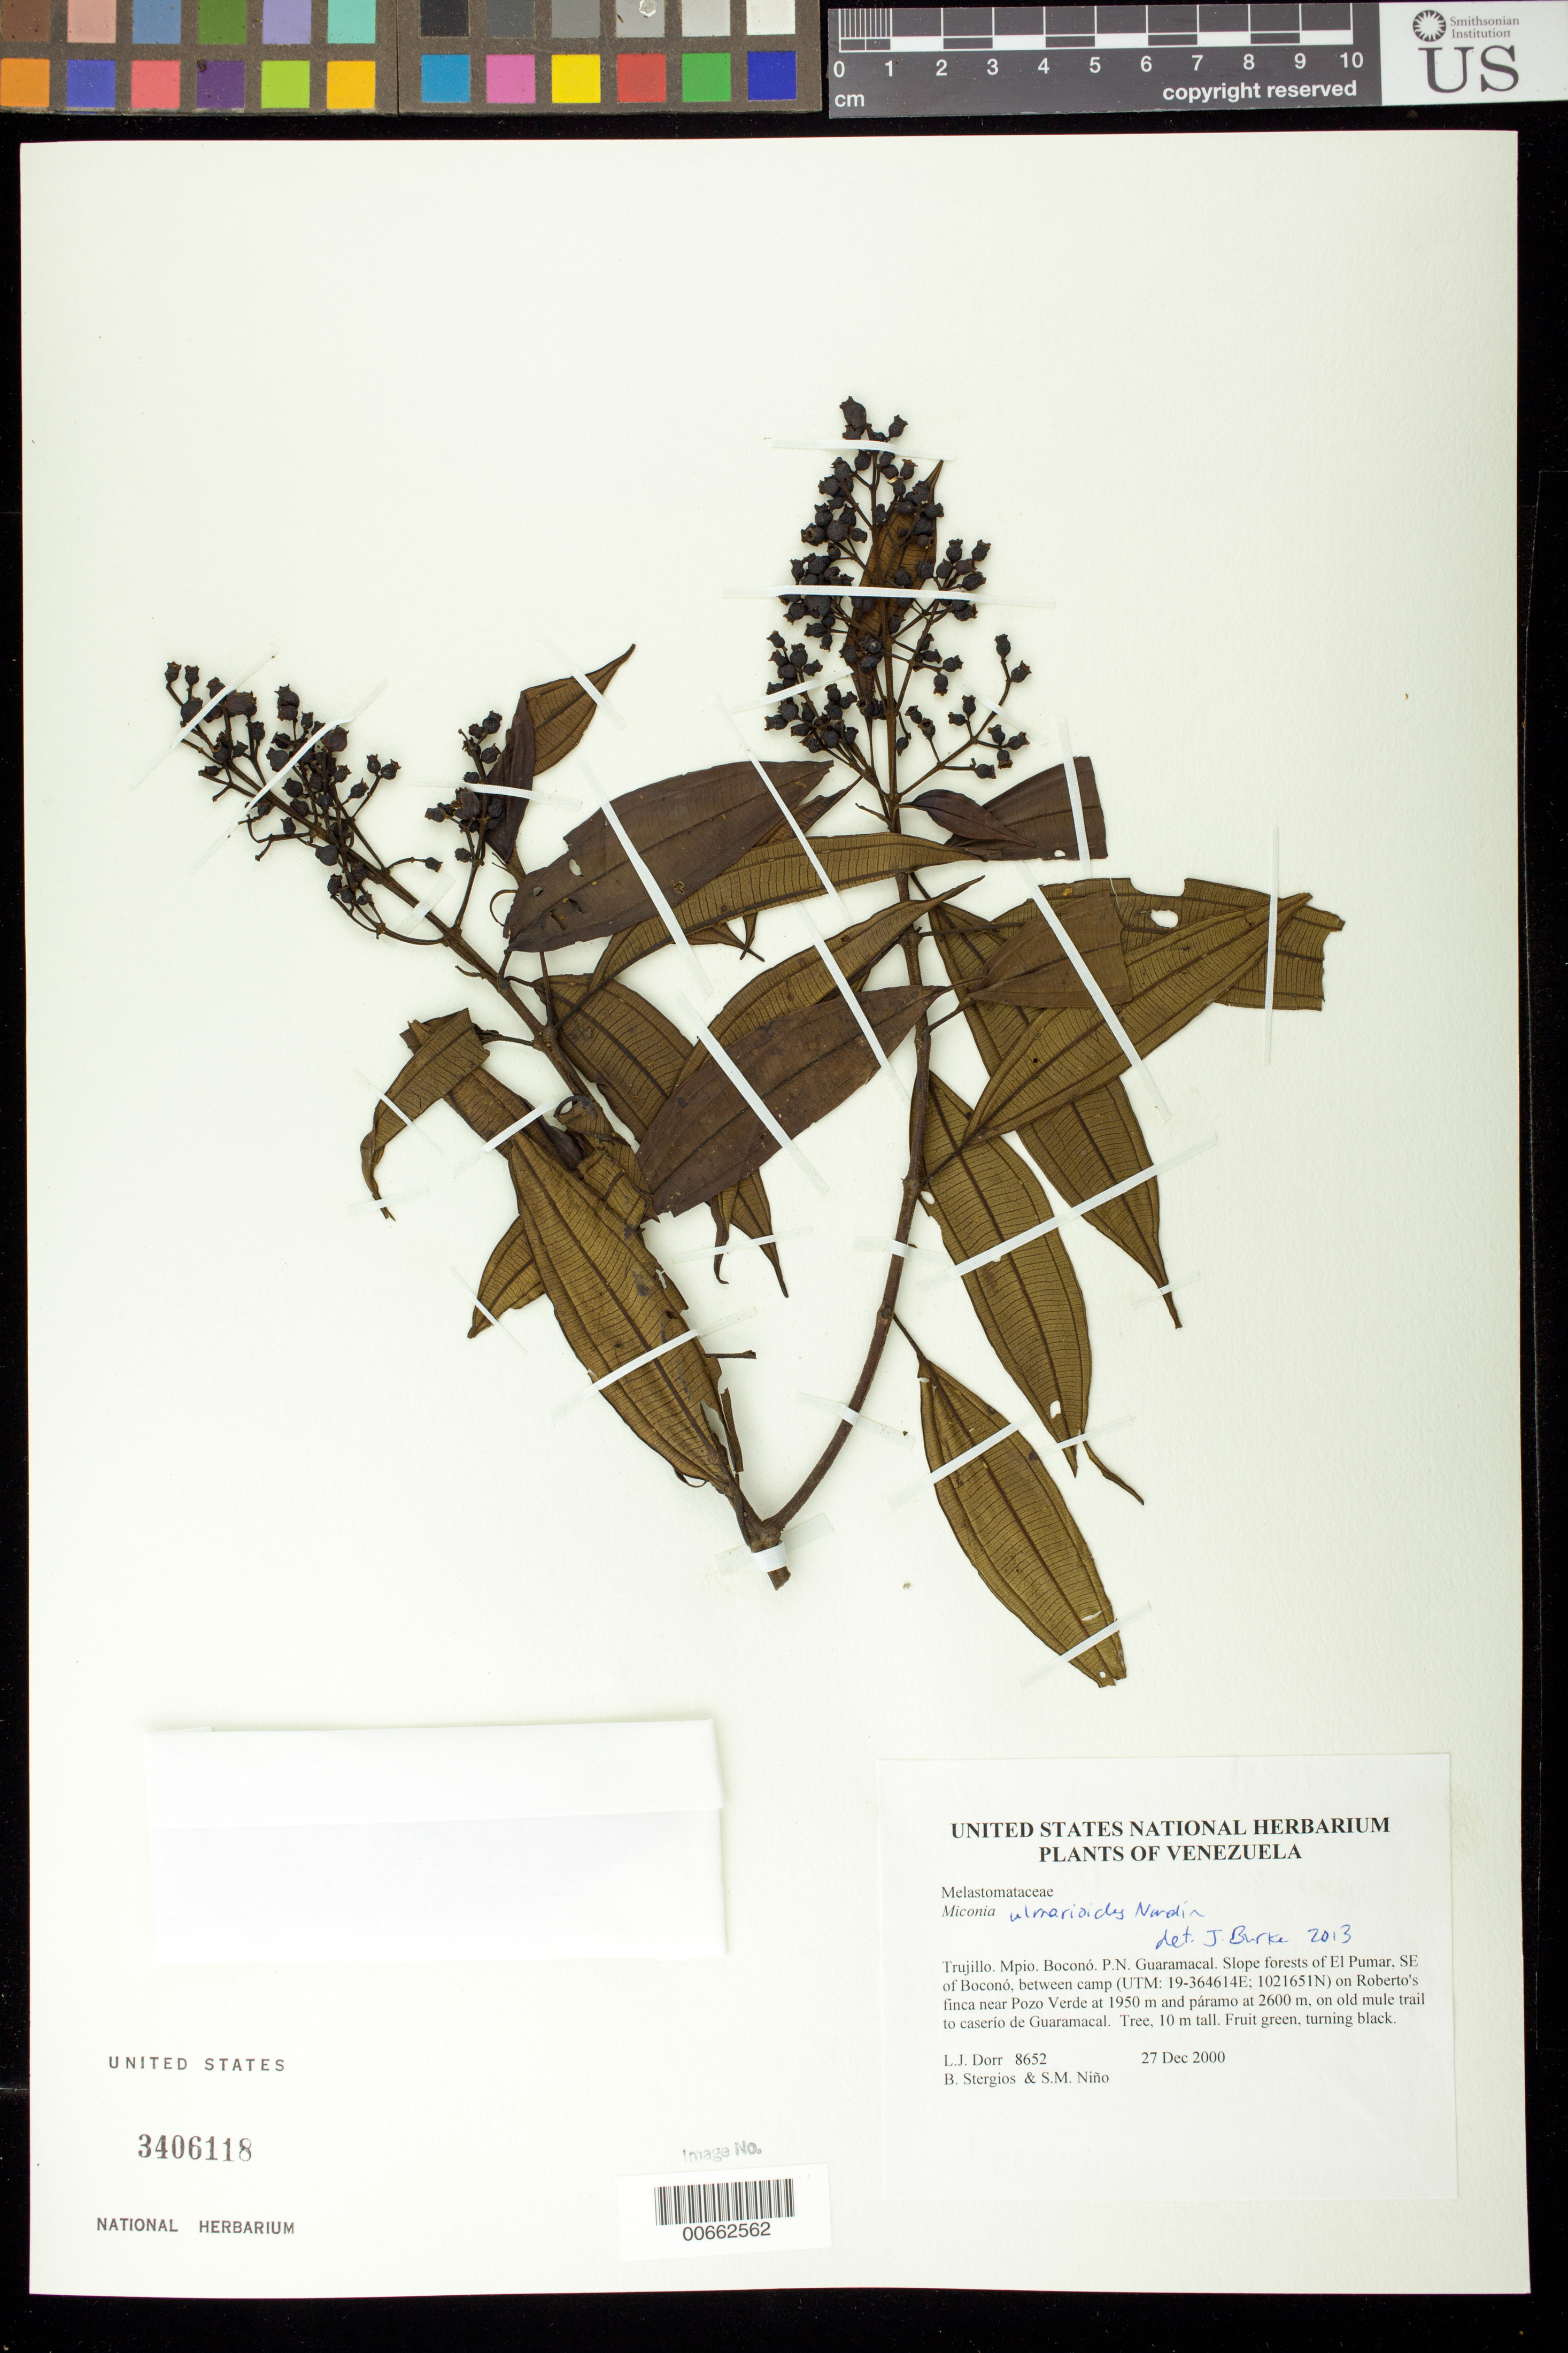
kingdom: Plantae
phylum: Tracheophyta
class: Magnoliopsida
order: Myrtales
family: Melastomataceae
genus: Miconia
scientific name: Miconia ulmarioides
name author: Naudin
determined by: Burke, Janelle M.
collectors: L. J. Dorr, B. G. Stergios & S. M. Niño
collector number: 8652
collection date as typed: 27 Dec 2000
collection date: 2000-12-27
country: Venezuela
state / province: Trujillo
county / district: Boconó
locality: Parque Nacional Guaramacal. El Pumar, SE of Boconó, between camp on Roberto's finca near Pozo Verde at 1950 m and páramo at 2600 m, on old mule trail to caserío de Guaramacal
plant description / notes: CAS, NY, PORT, US, VEN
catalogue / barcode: US 3406118